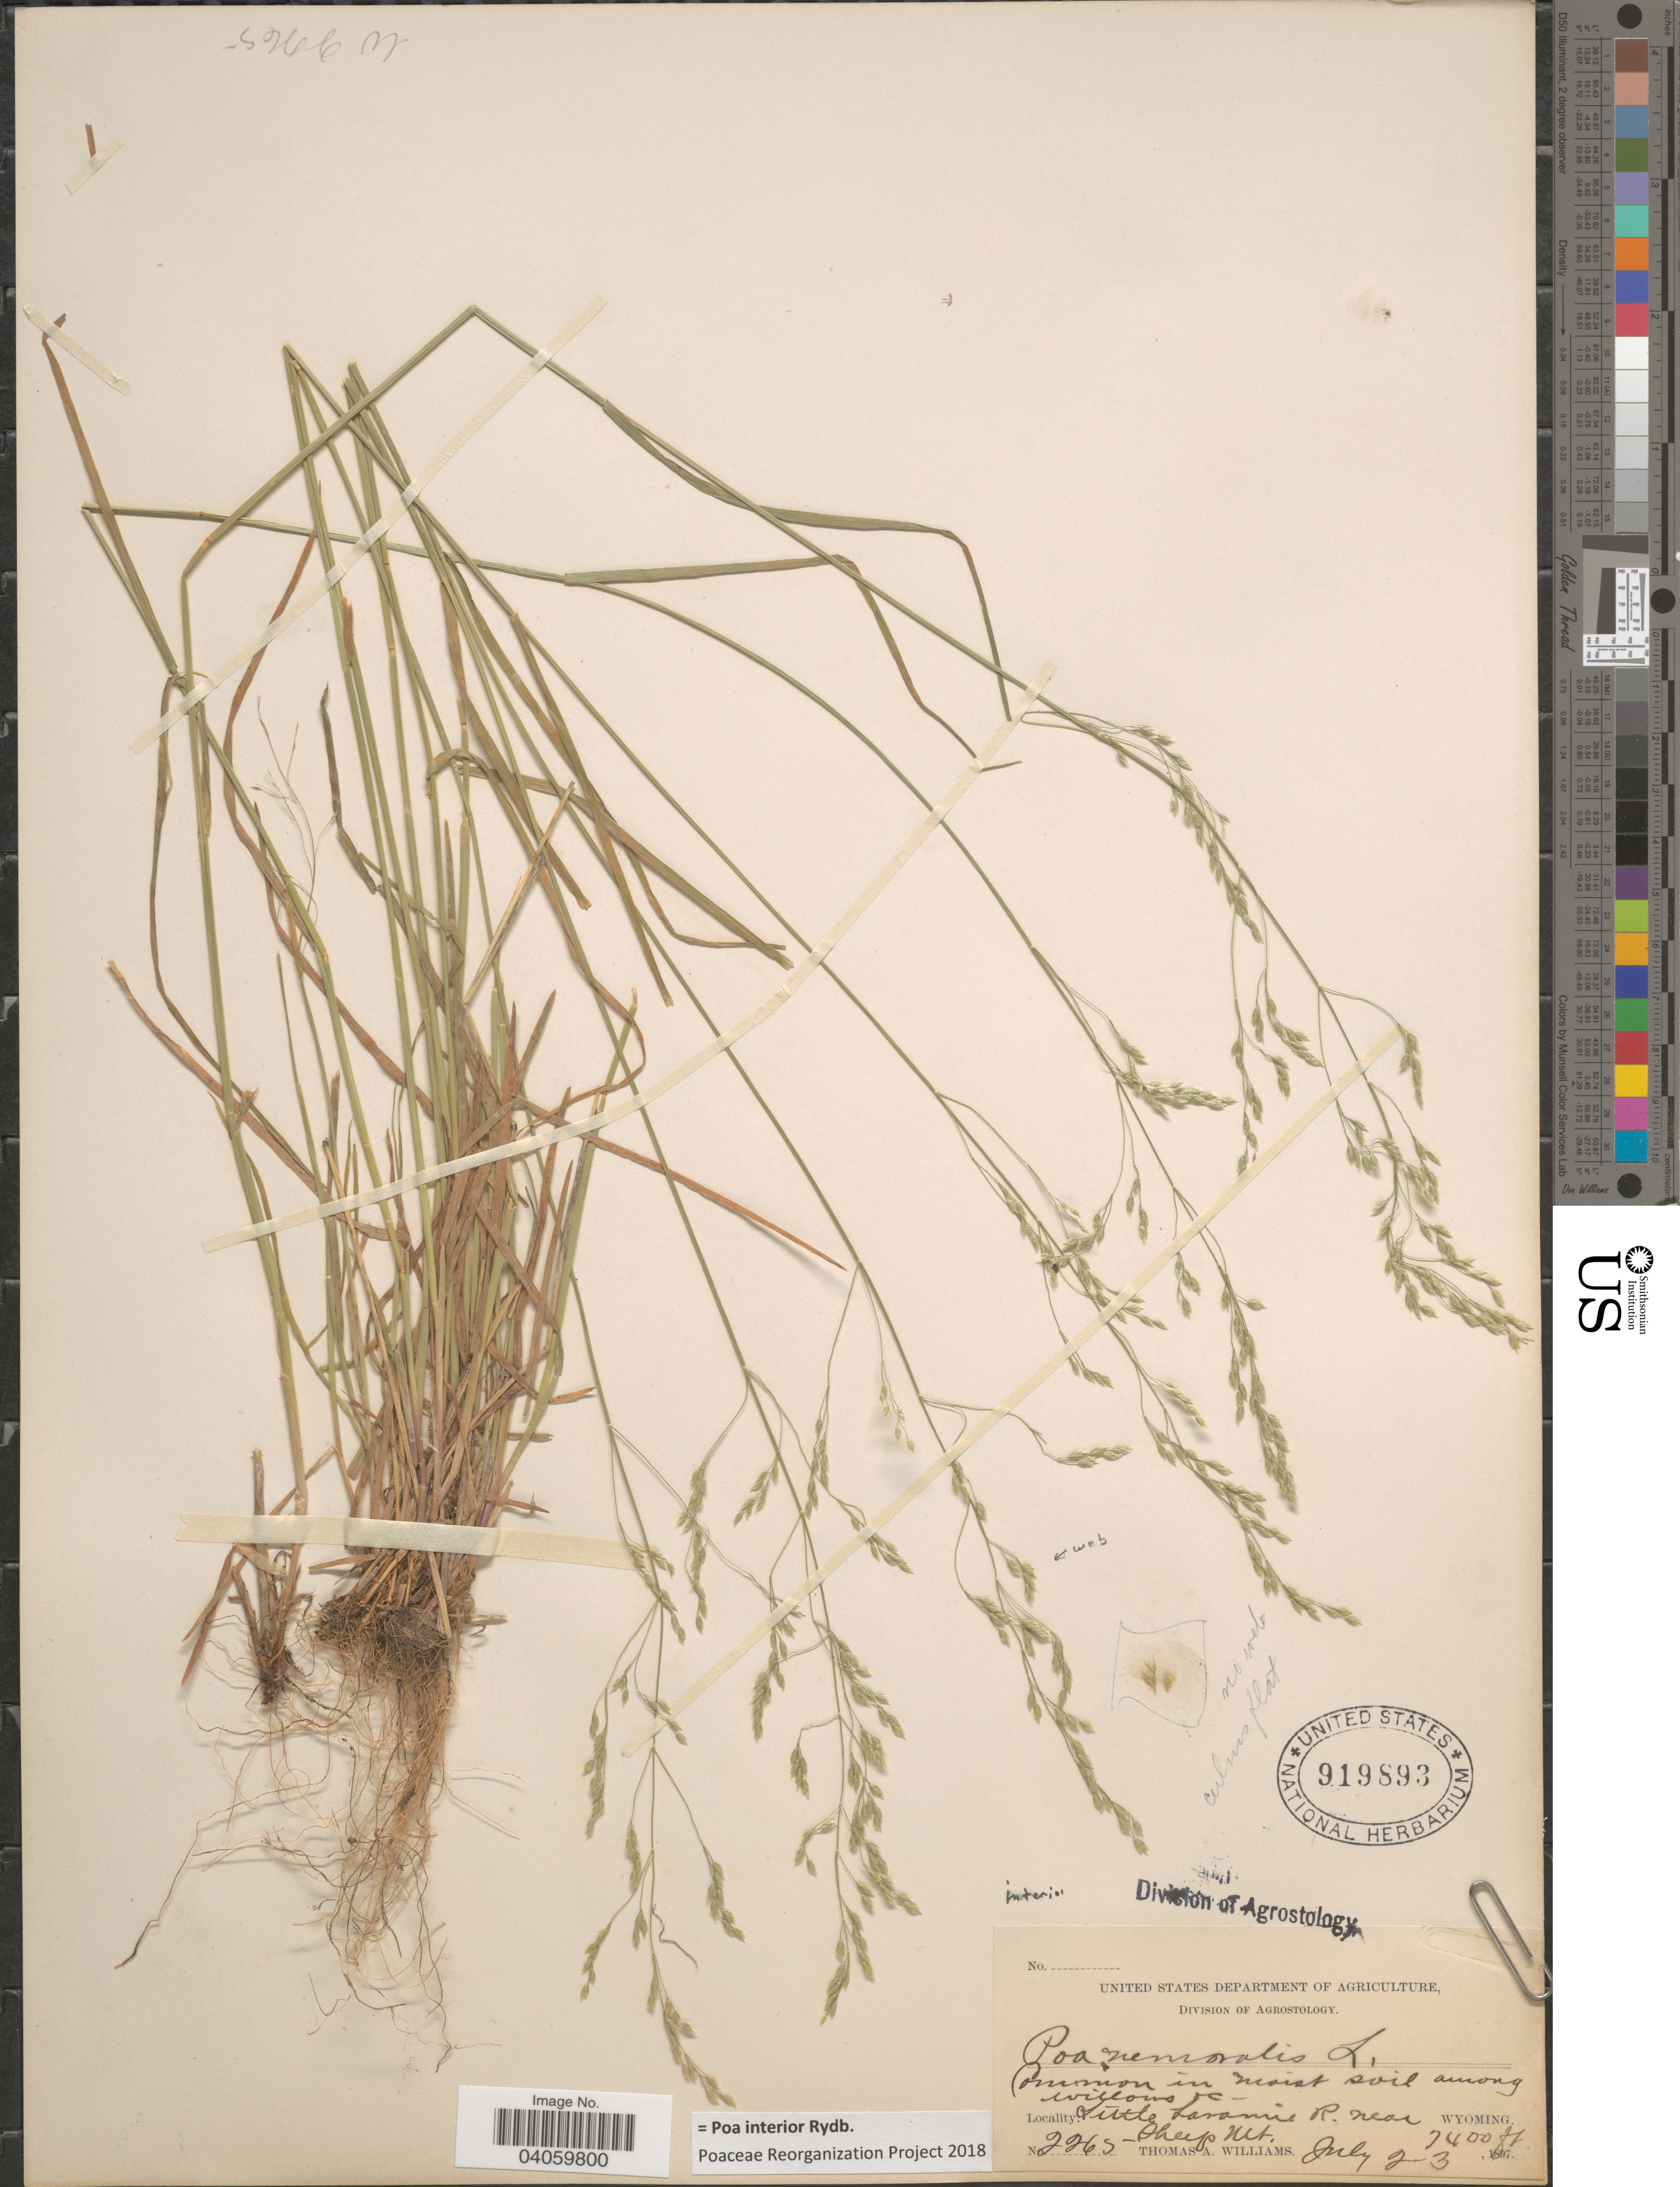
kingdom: Plantae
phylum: Tracheophyta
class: Liliopsida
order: Poales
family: Poaceae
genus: Poa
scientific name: Poa interior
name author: Rydb.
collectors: T. A. Williams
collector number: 2265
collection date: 1897-07-23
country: United States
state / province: Wyoming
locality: Little Laramie R. near Sheep Mt.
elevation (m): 2256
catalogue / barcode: US 919893